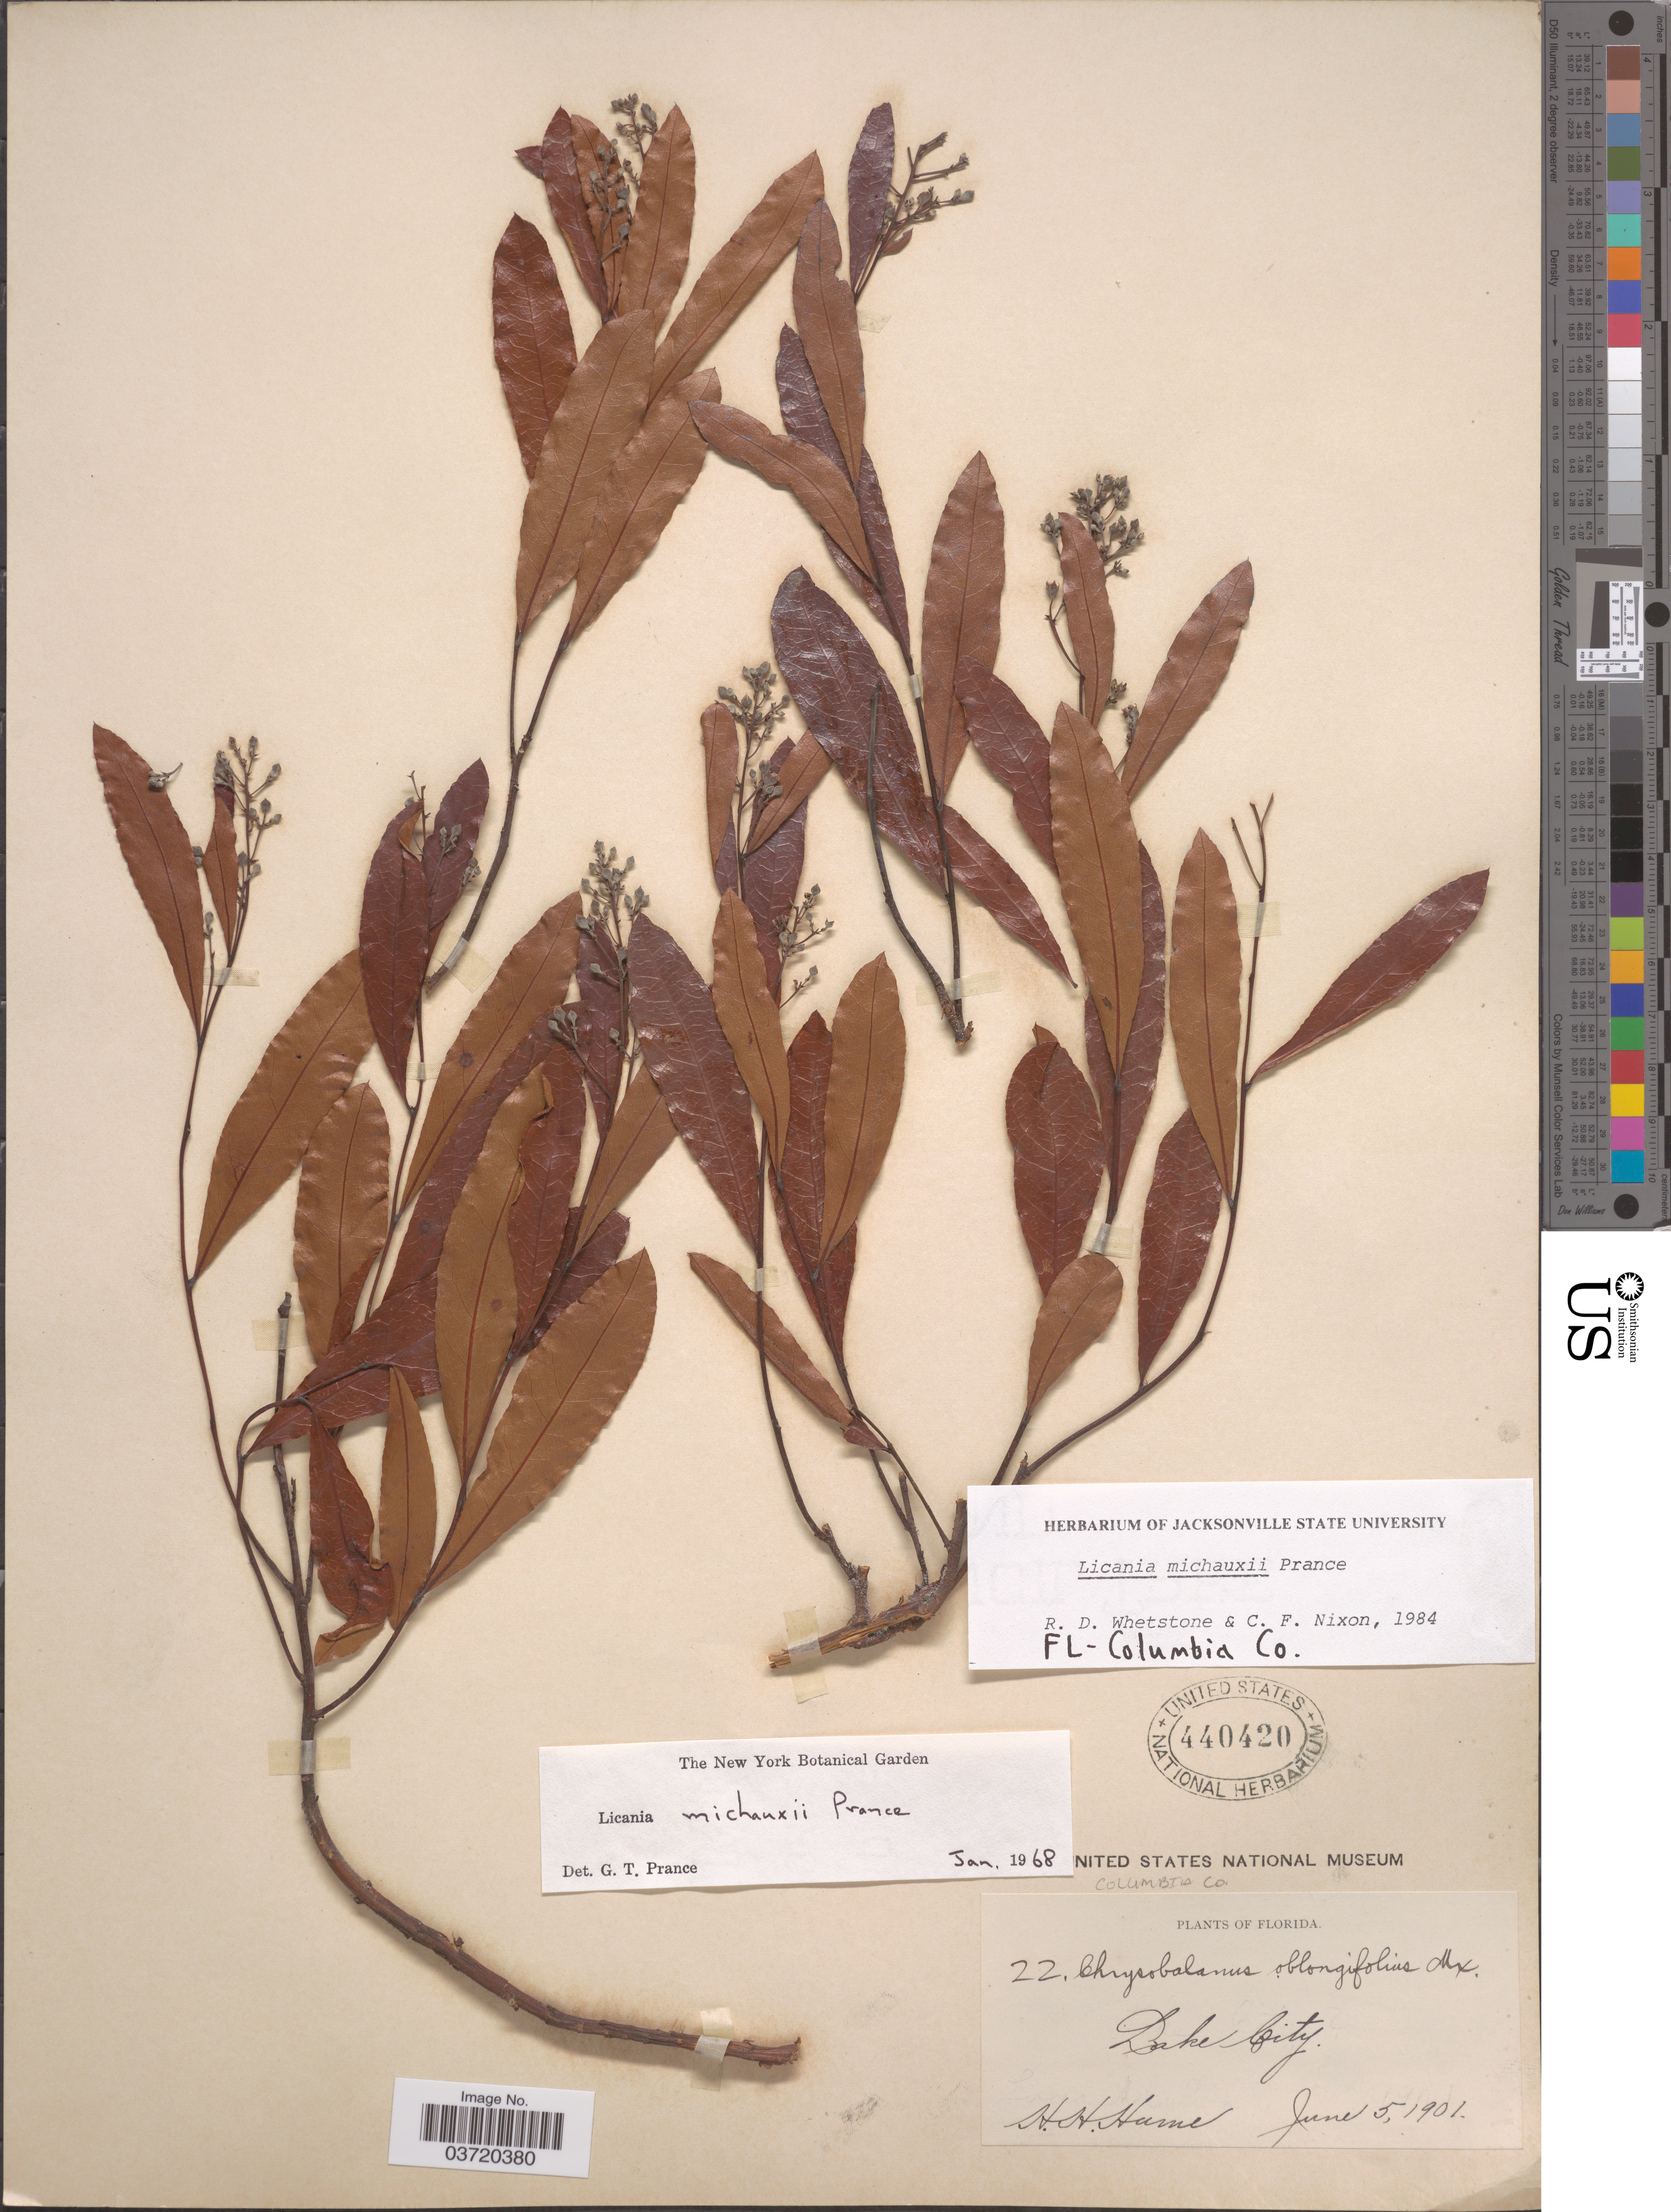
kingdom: Plantae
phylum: Tracheophyta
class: Magnoliopsida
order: Malpighiales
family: Chrysobalanaceae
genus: Geobalanus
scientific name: Geobalanus oblongifolius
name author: (Michx.) Small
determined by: Strong, M. T., (US), Smithsonian Institution - National Museum of Natural History (UNITED STATES)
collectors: H. H. Haines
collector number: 22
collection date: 1901-06-05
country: United States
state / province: Florida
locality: Lake City.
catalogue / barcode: US 440420